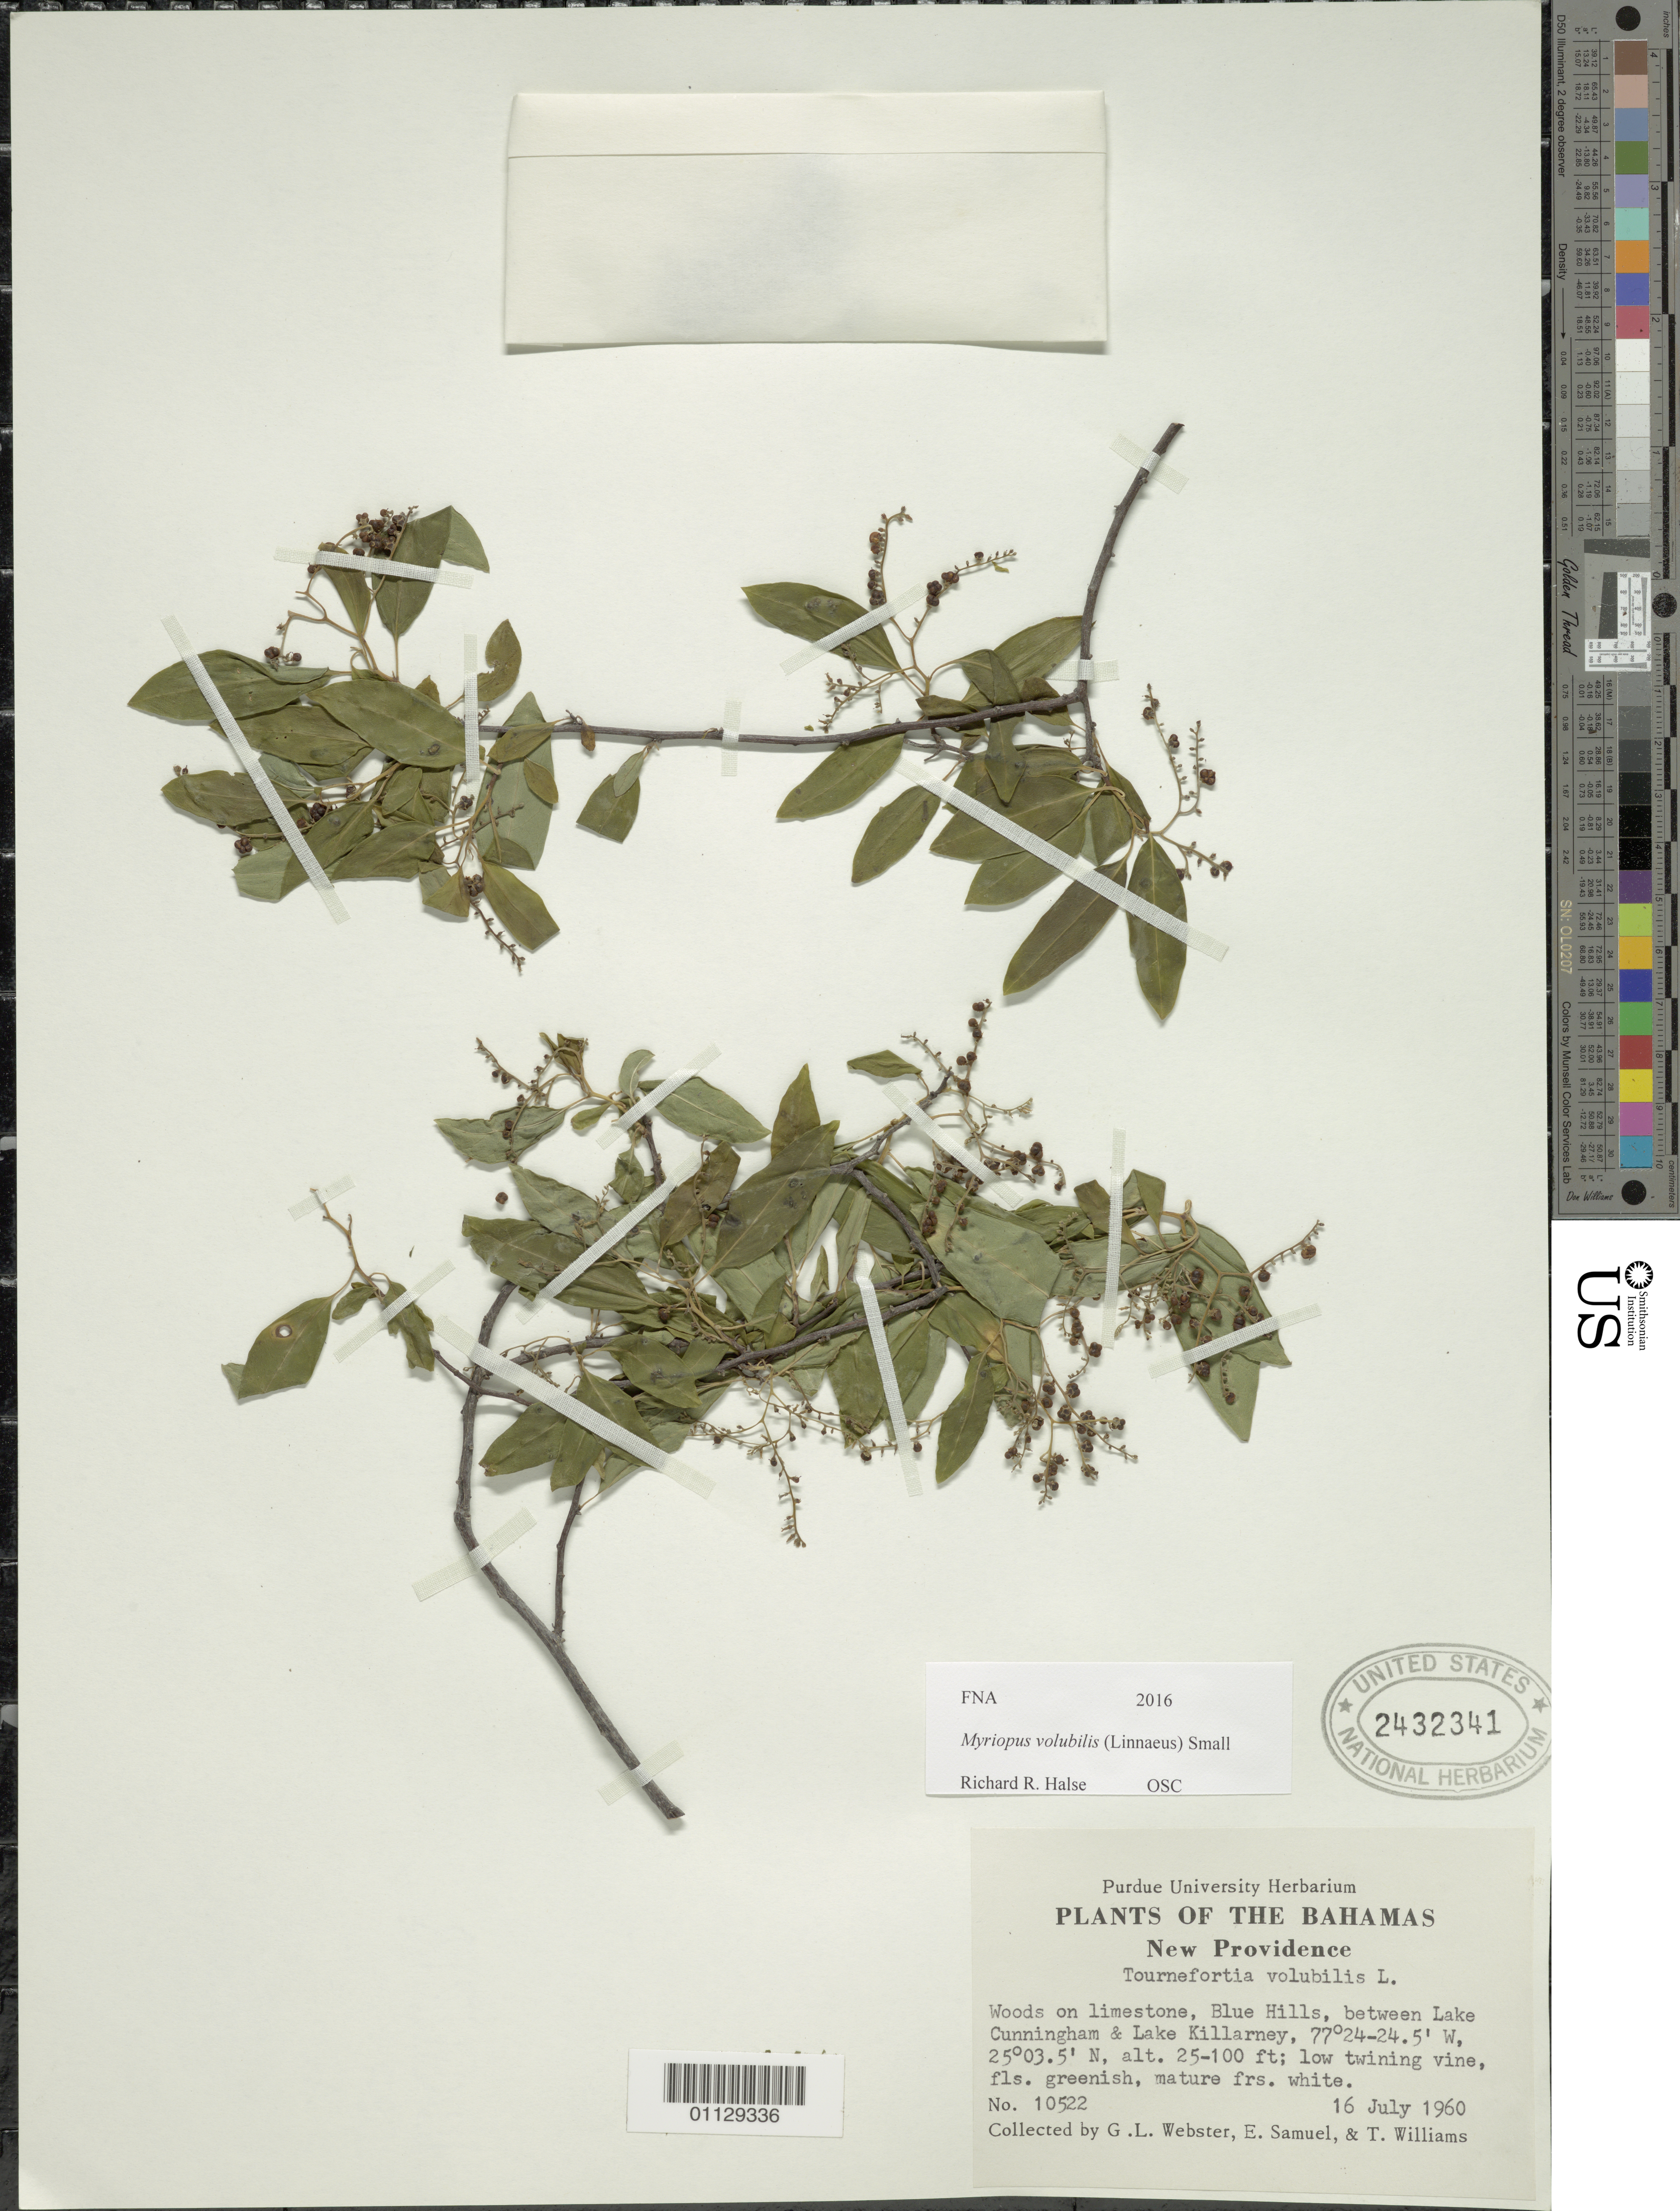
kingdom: Plantae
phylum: Tracheophyta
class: Magnoliopsida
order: Boraginales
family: Heliotropiaceae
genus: Tournefortia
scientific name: Tournefortia volubilis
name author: L.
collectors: G. L. Webster & E. Samuels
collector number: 10522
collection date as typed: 16 Jul 1960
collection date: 1960-07-16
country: Bahamas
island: New Providence I.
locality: Woods on limestone, Blue Hills, between Lake Cunningham and Lake Killarney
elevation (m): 8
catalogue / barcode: US 2432341